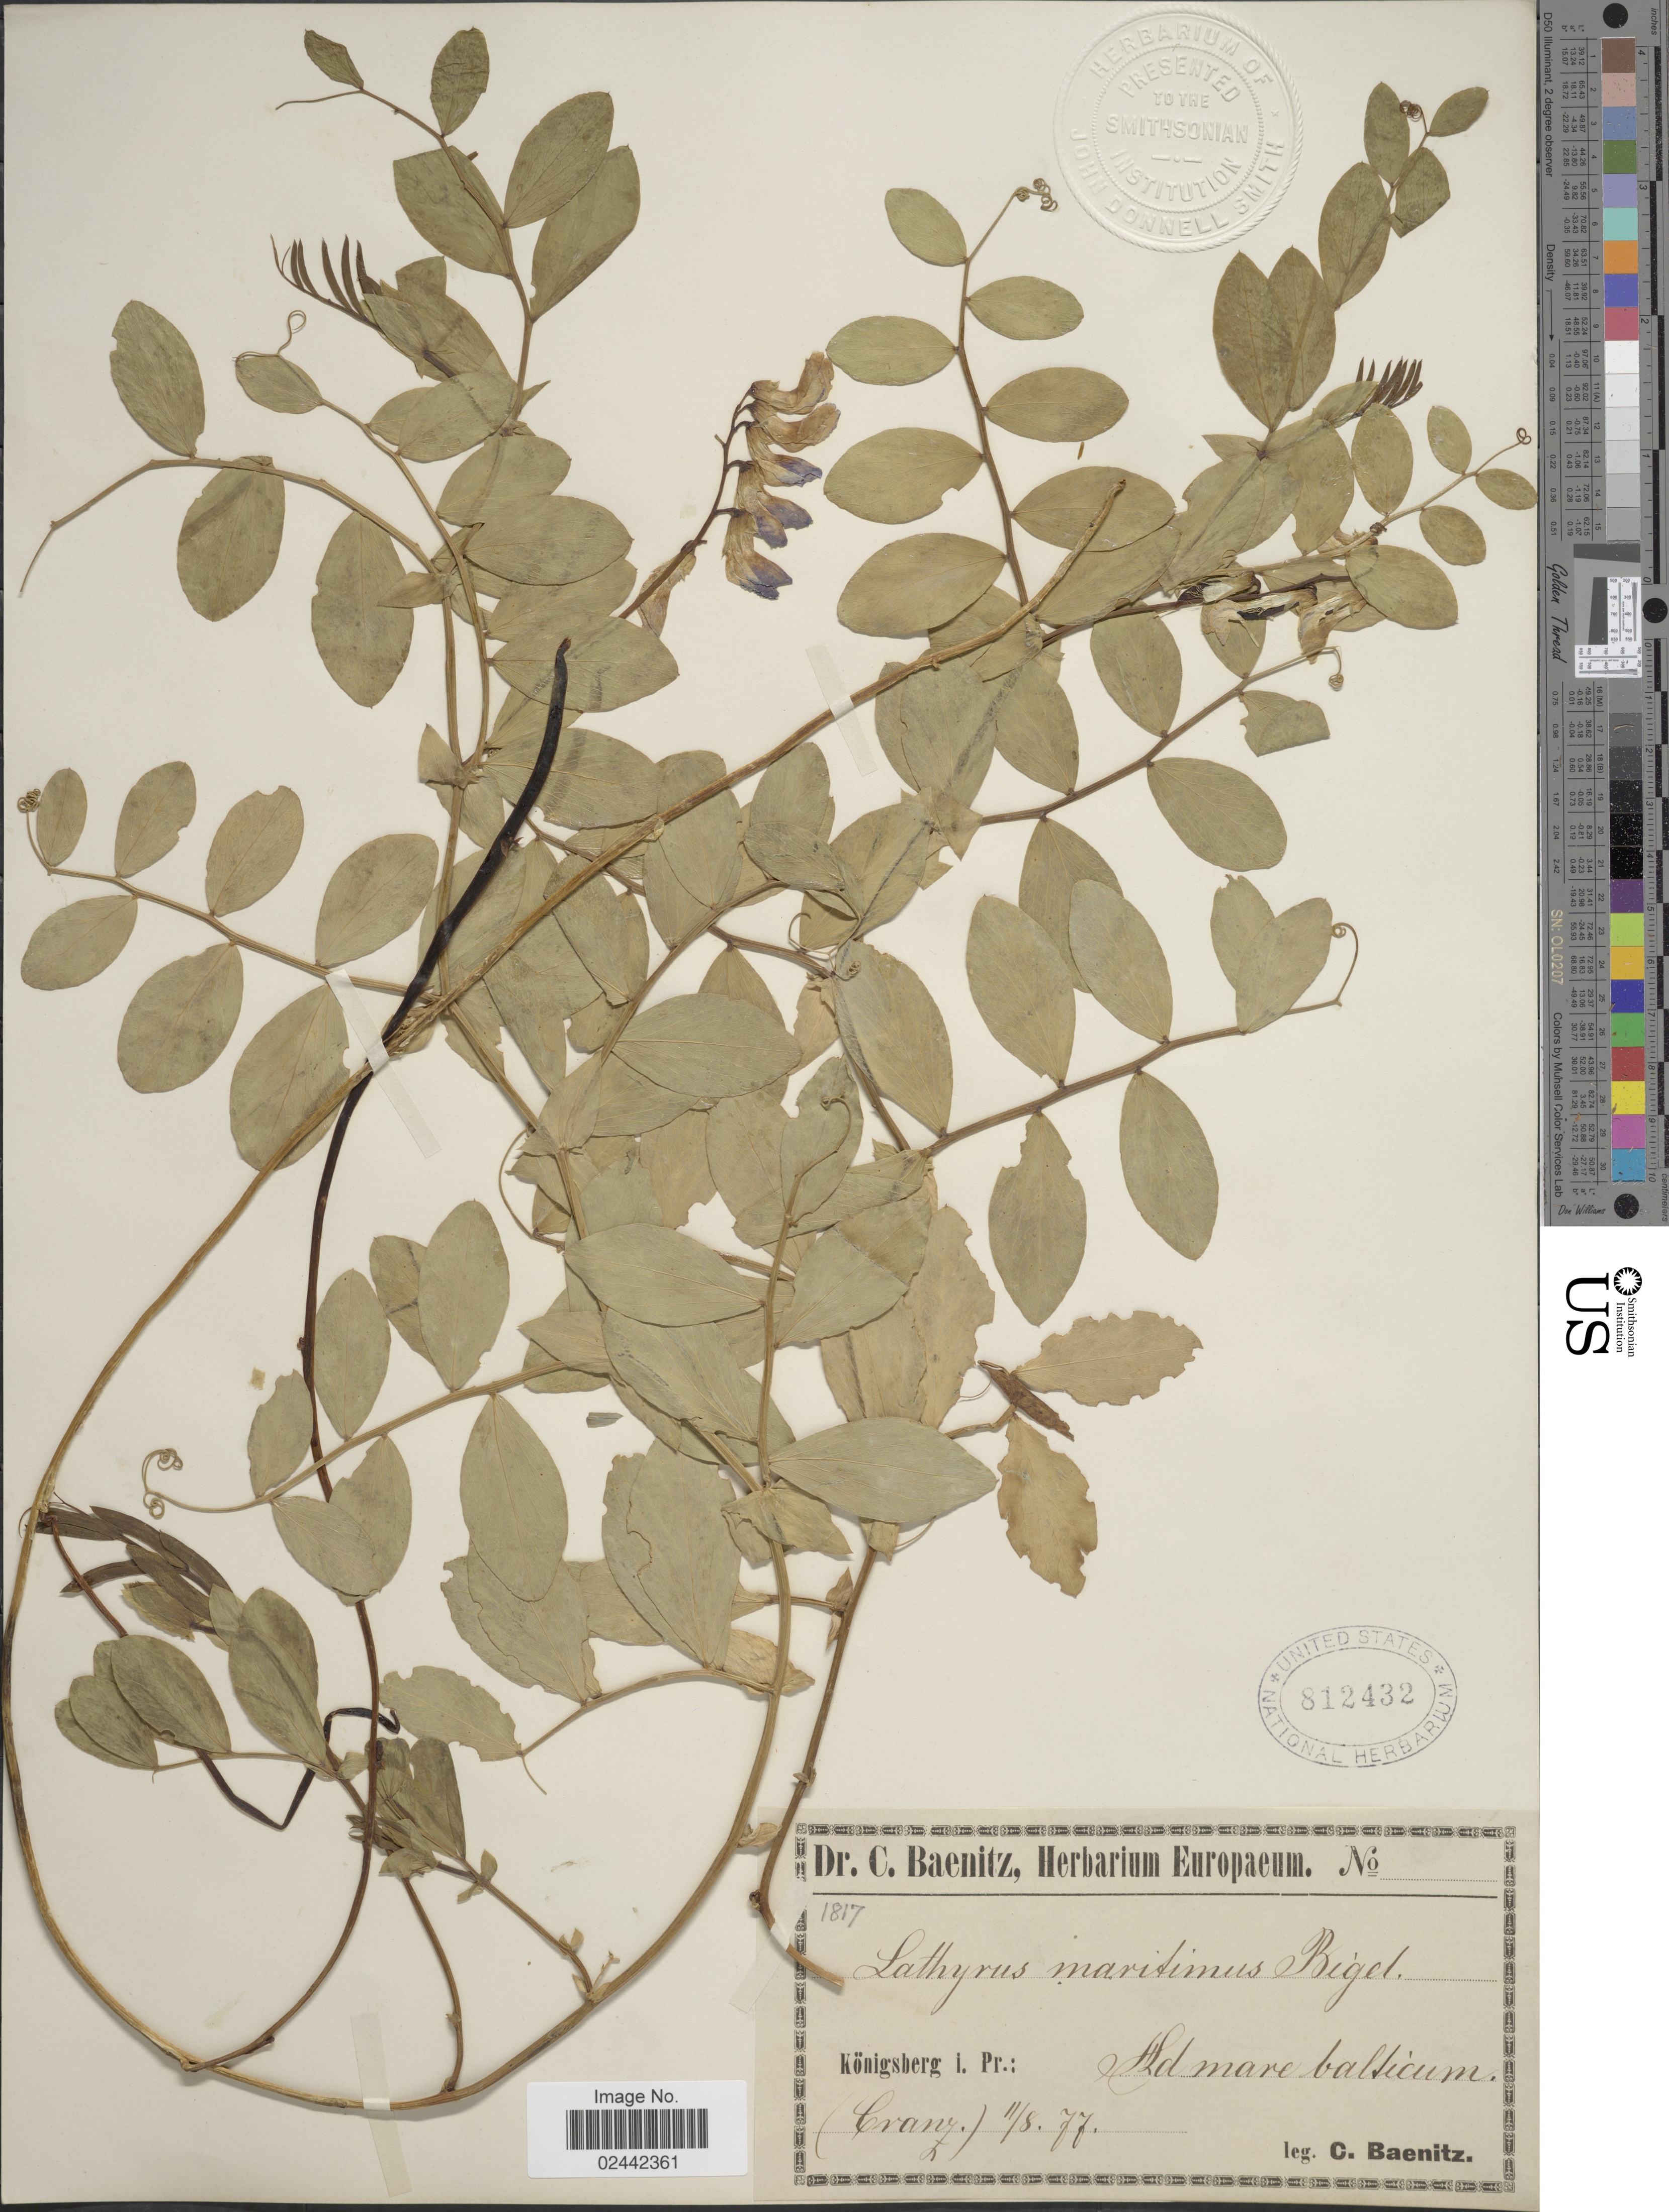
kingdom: Plantae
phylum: Tracheophyta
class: Magnoliopsida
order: Fabales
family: Fabaceae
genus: Lathyrus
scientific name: Lathyrus japonicus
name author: Willd.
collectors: C. G. Baenitz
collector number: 1817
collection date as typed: Transcribed d/m/y: 11/8/77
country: Russian Federation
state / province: Kaliningrad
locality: Konigsberg i. Pr.: [illegible text] mare balticum.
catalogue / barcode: US 812432